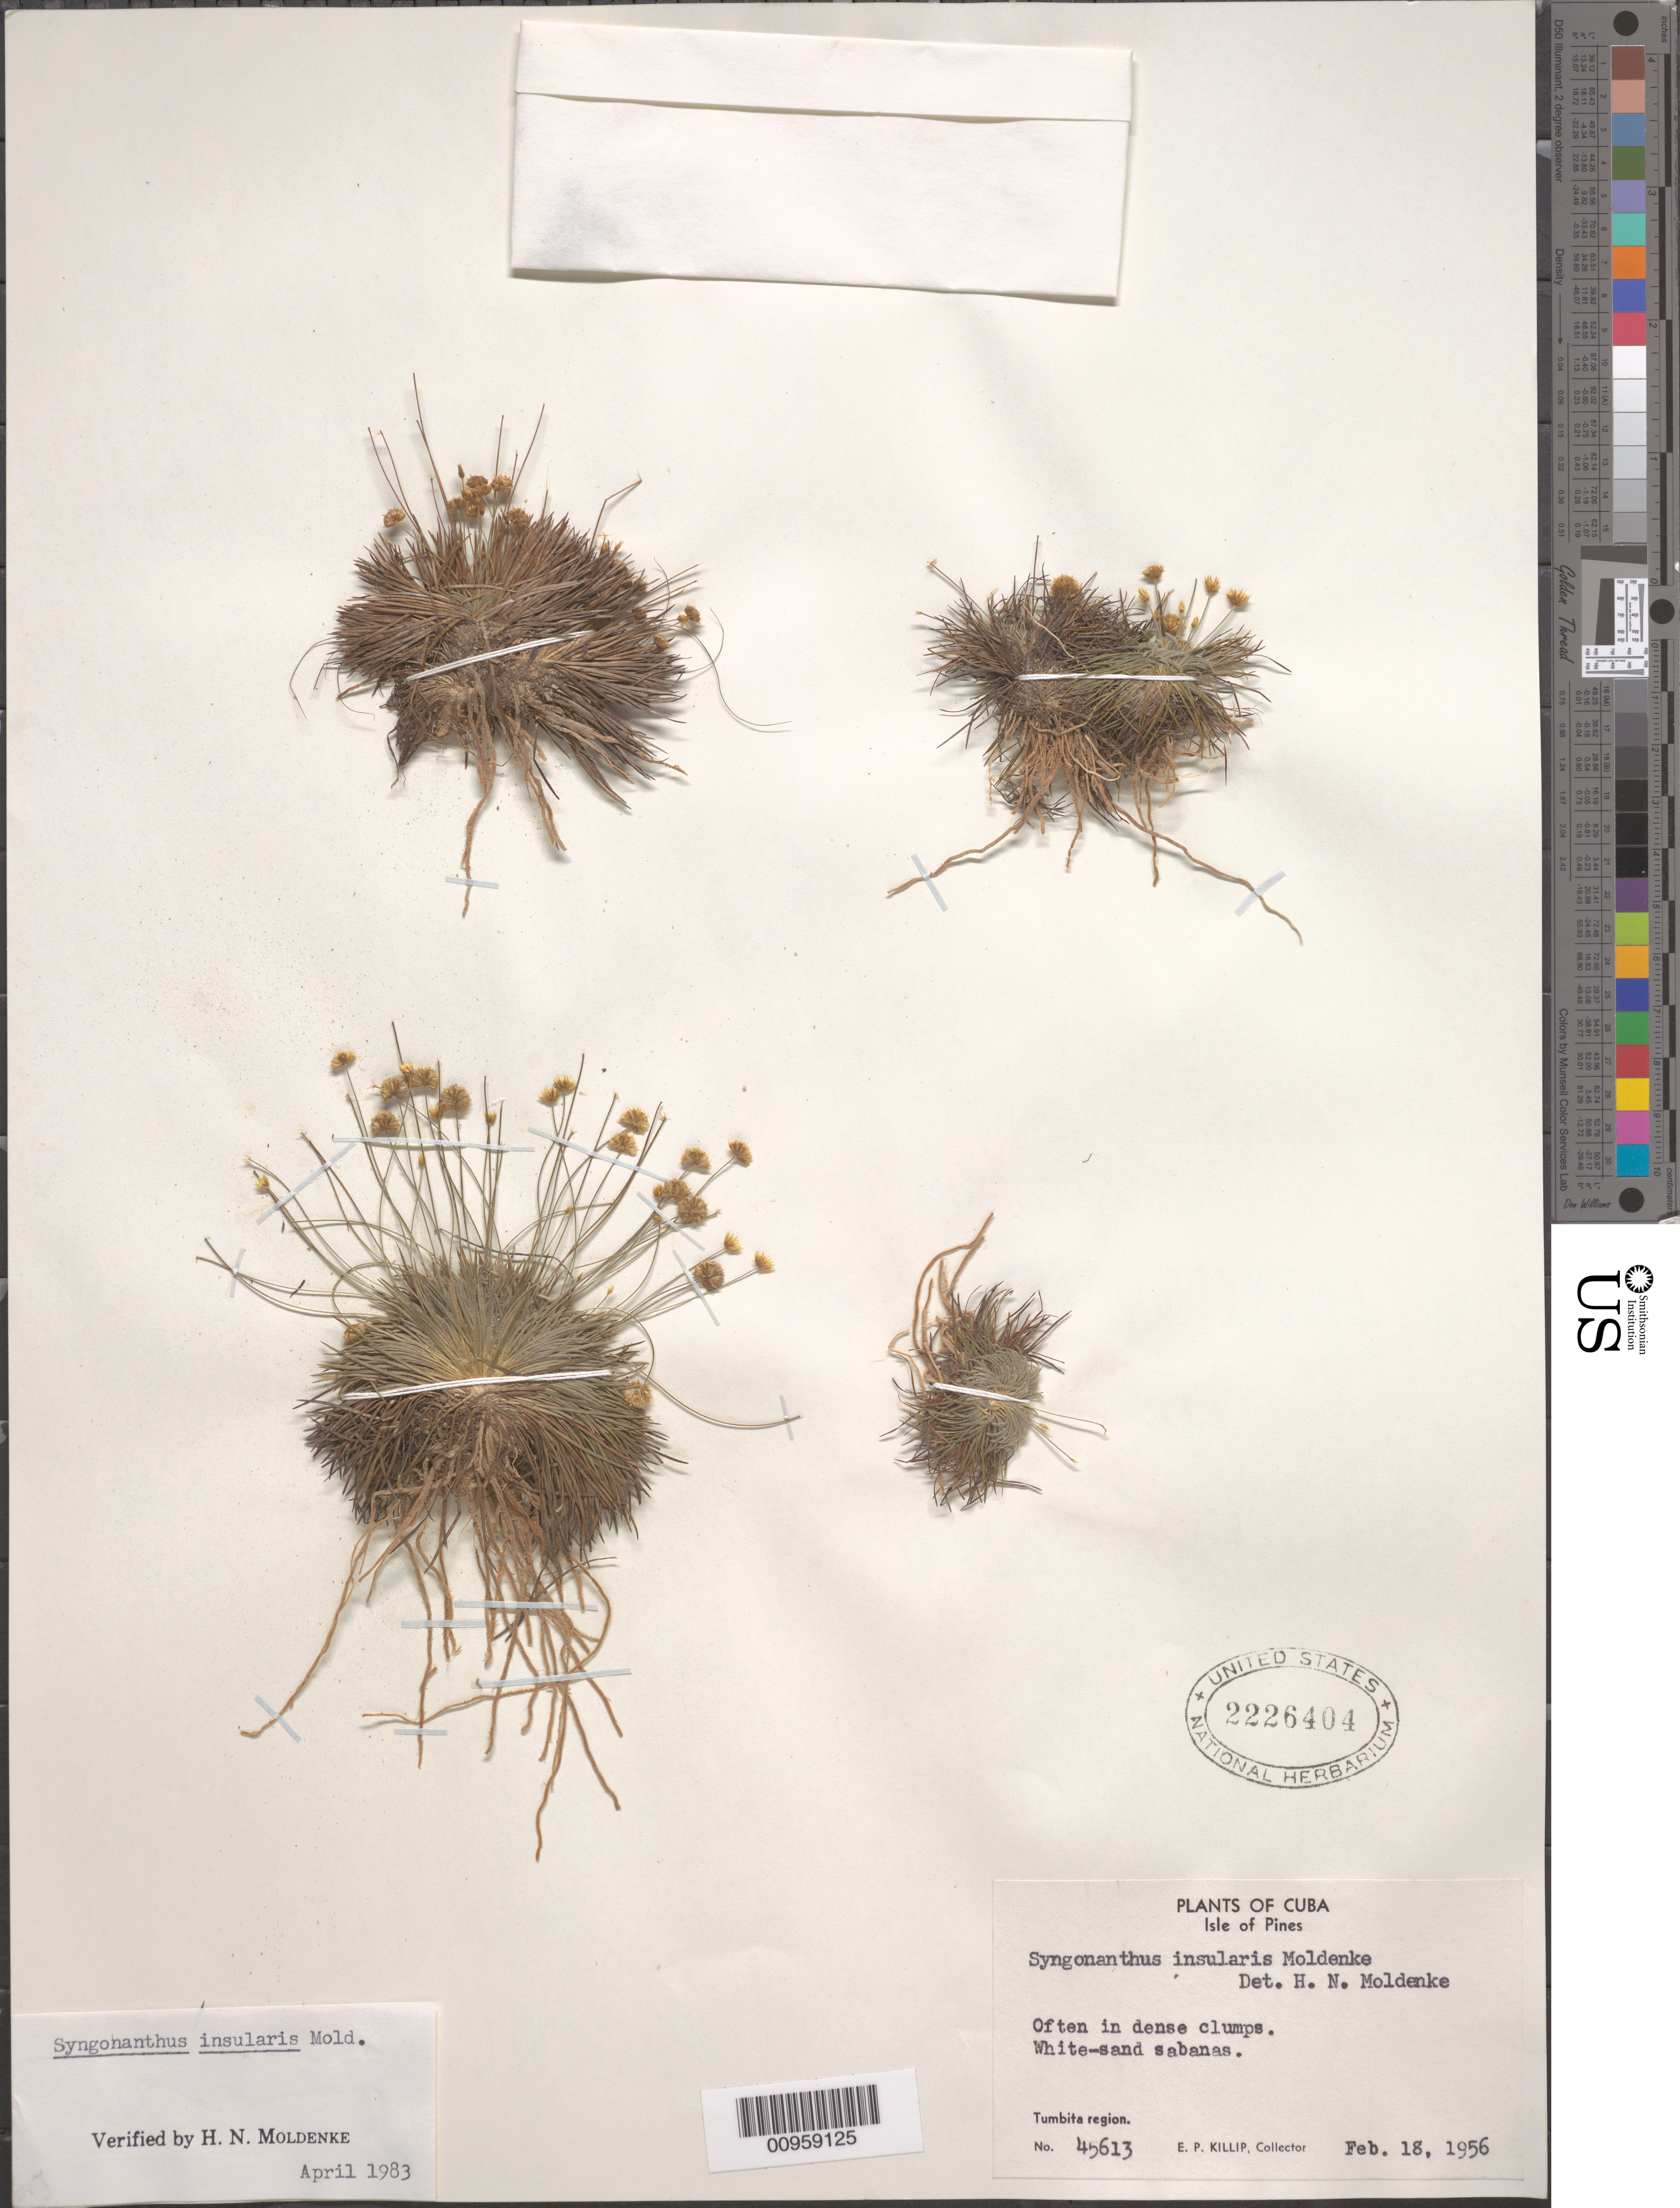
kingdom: Plantae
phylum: Tracheophyta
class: Liliopsida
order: Poales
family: Eriocaulaceae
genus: Syngonanthus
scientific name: Syngonanthus insularis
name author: Moldenke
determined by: Moldenke, H. N.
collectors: E. P. Killip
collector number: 45613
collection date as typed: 18 Feb 1956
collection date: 1956-02-18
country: Cuba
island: Isla de la Juventud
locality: Tumbita Region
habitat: White-sand sabanas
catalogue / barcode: US 2226404